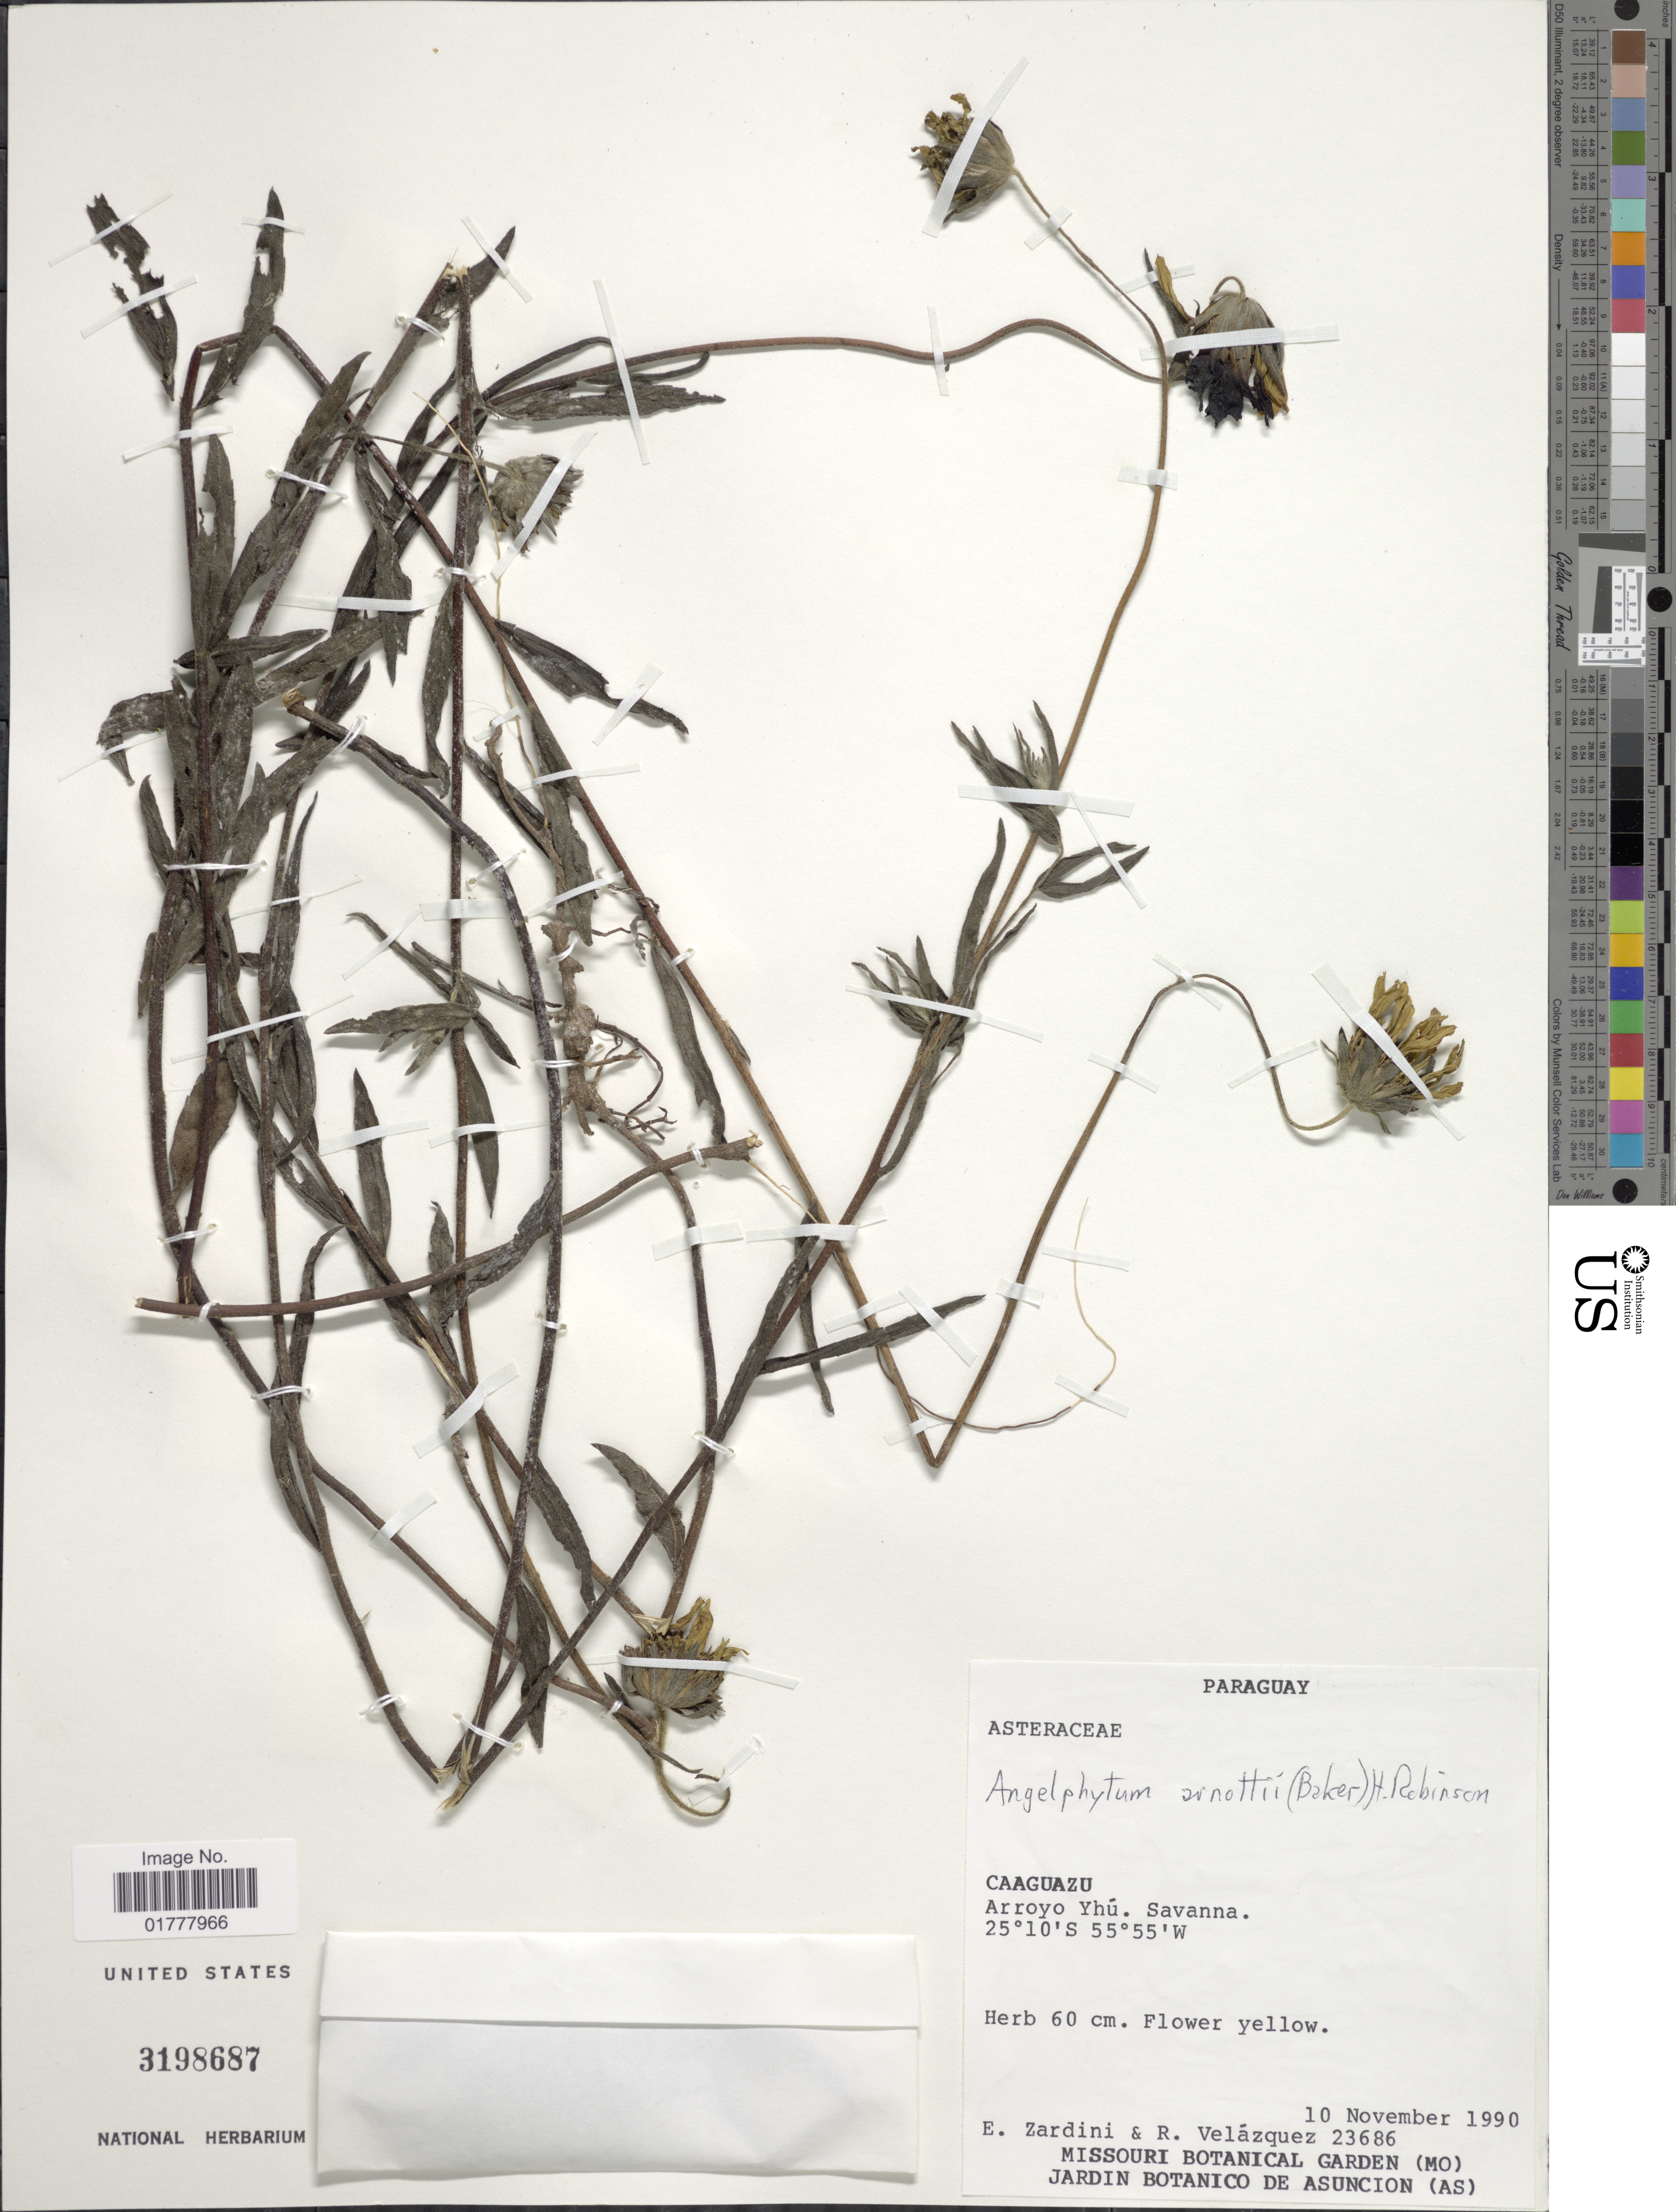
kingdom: Plantae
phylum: Tracheophyta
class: Magnoliopsida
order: Asterales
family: Asteraceae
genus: Angelphytum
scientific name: Angelphytum arnottii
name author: (Baker) H. Rob.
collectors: E. M. Zardini & R. Velázquez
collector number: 23686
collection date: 1990-11-10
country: Paraguay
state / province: Caaguazu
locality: Caaguazu, Arroyo Yhu, Savanna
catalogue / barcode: US 3198687